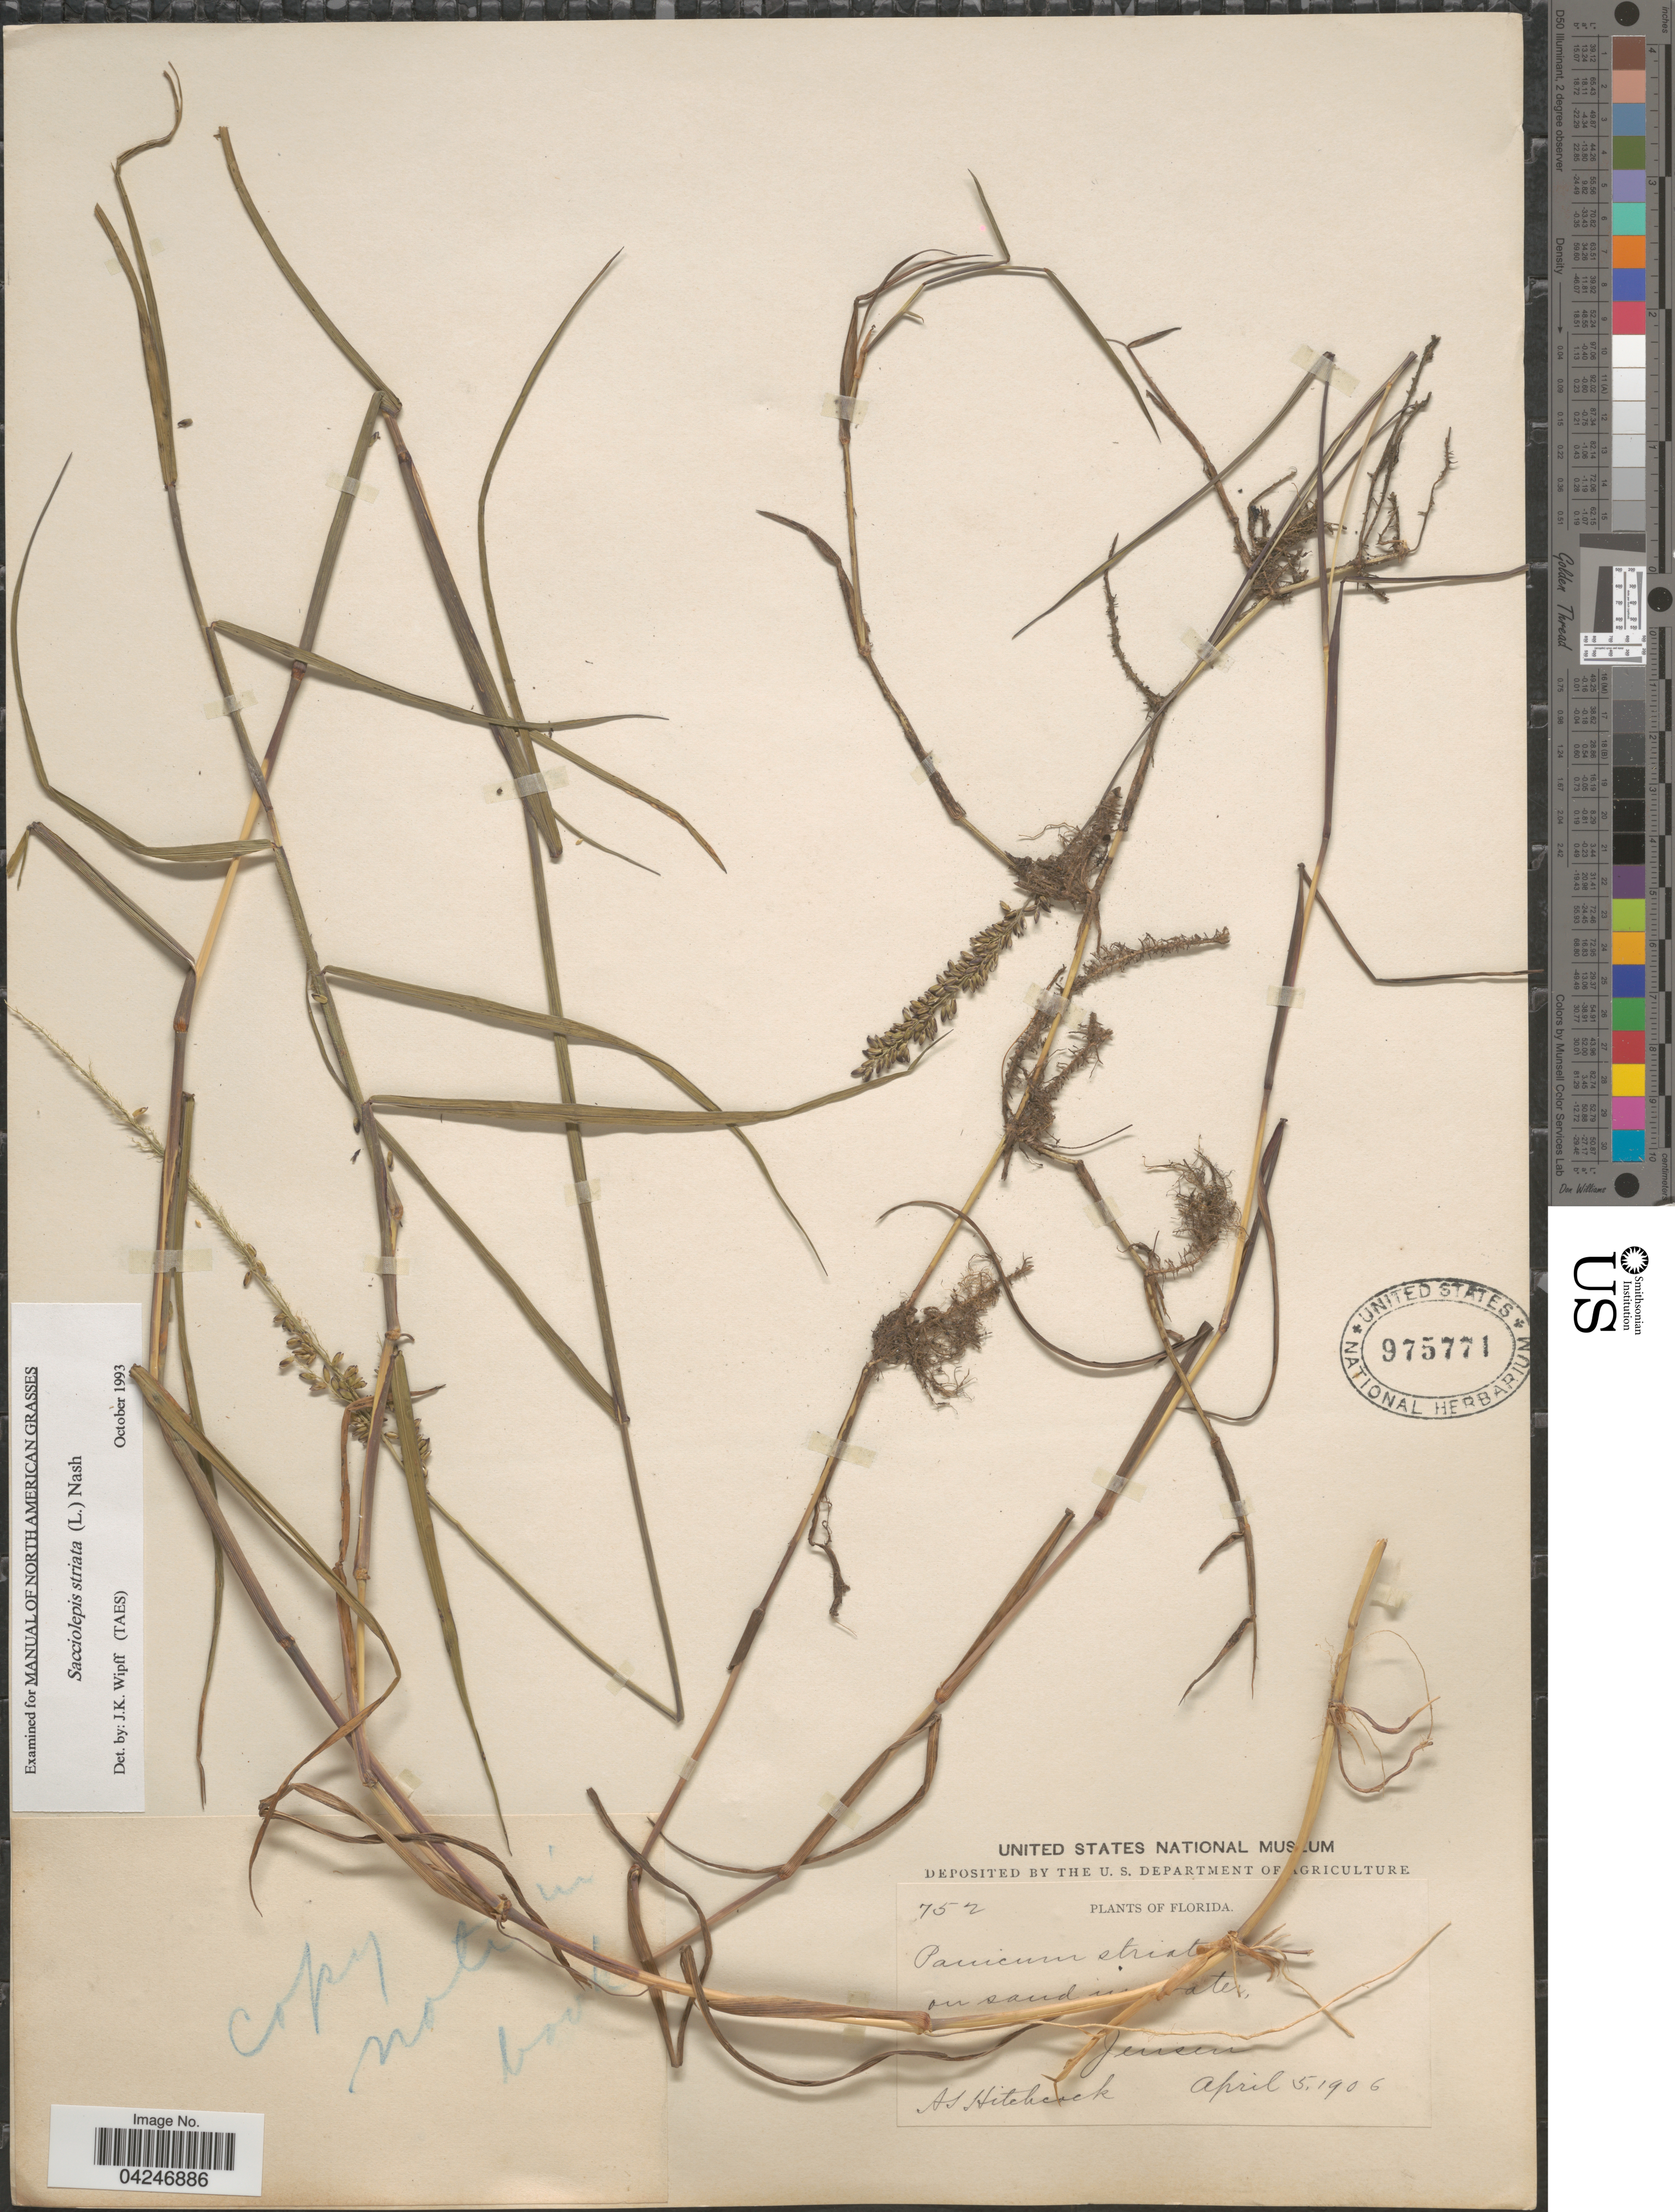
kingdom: Plantae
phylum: Tracheophyta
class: Liliopsida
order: Poales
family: Poaceae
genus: Sacciolepis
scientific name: Sacciolepis striata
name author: (L.) Nash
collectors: A. S. Hitchcock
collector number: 752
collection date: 1906-04-05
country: United States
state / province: Florida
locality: Jensen.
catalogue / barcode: US 975771